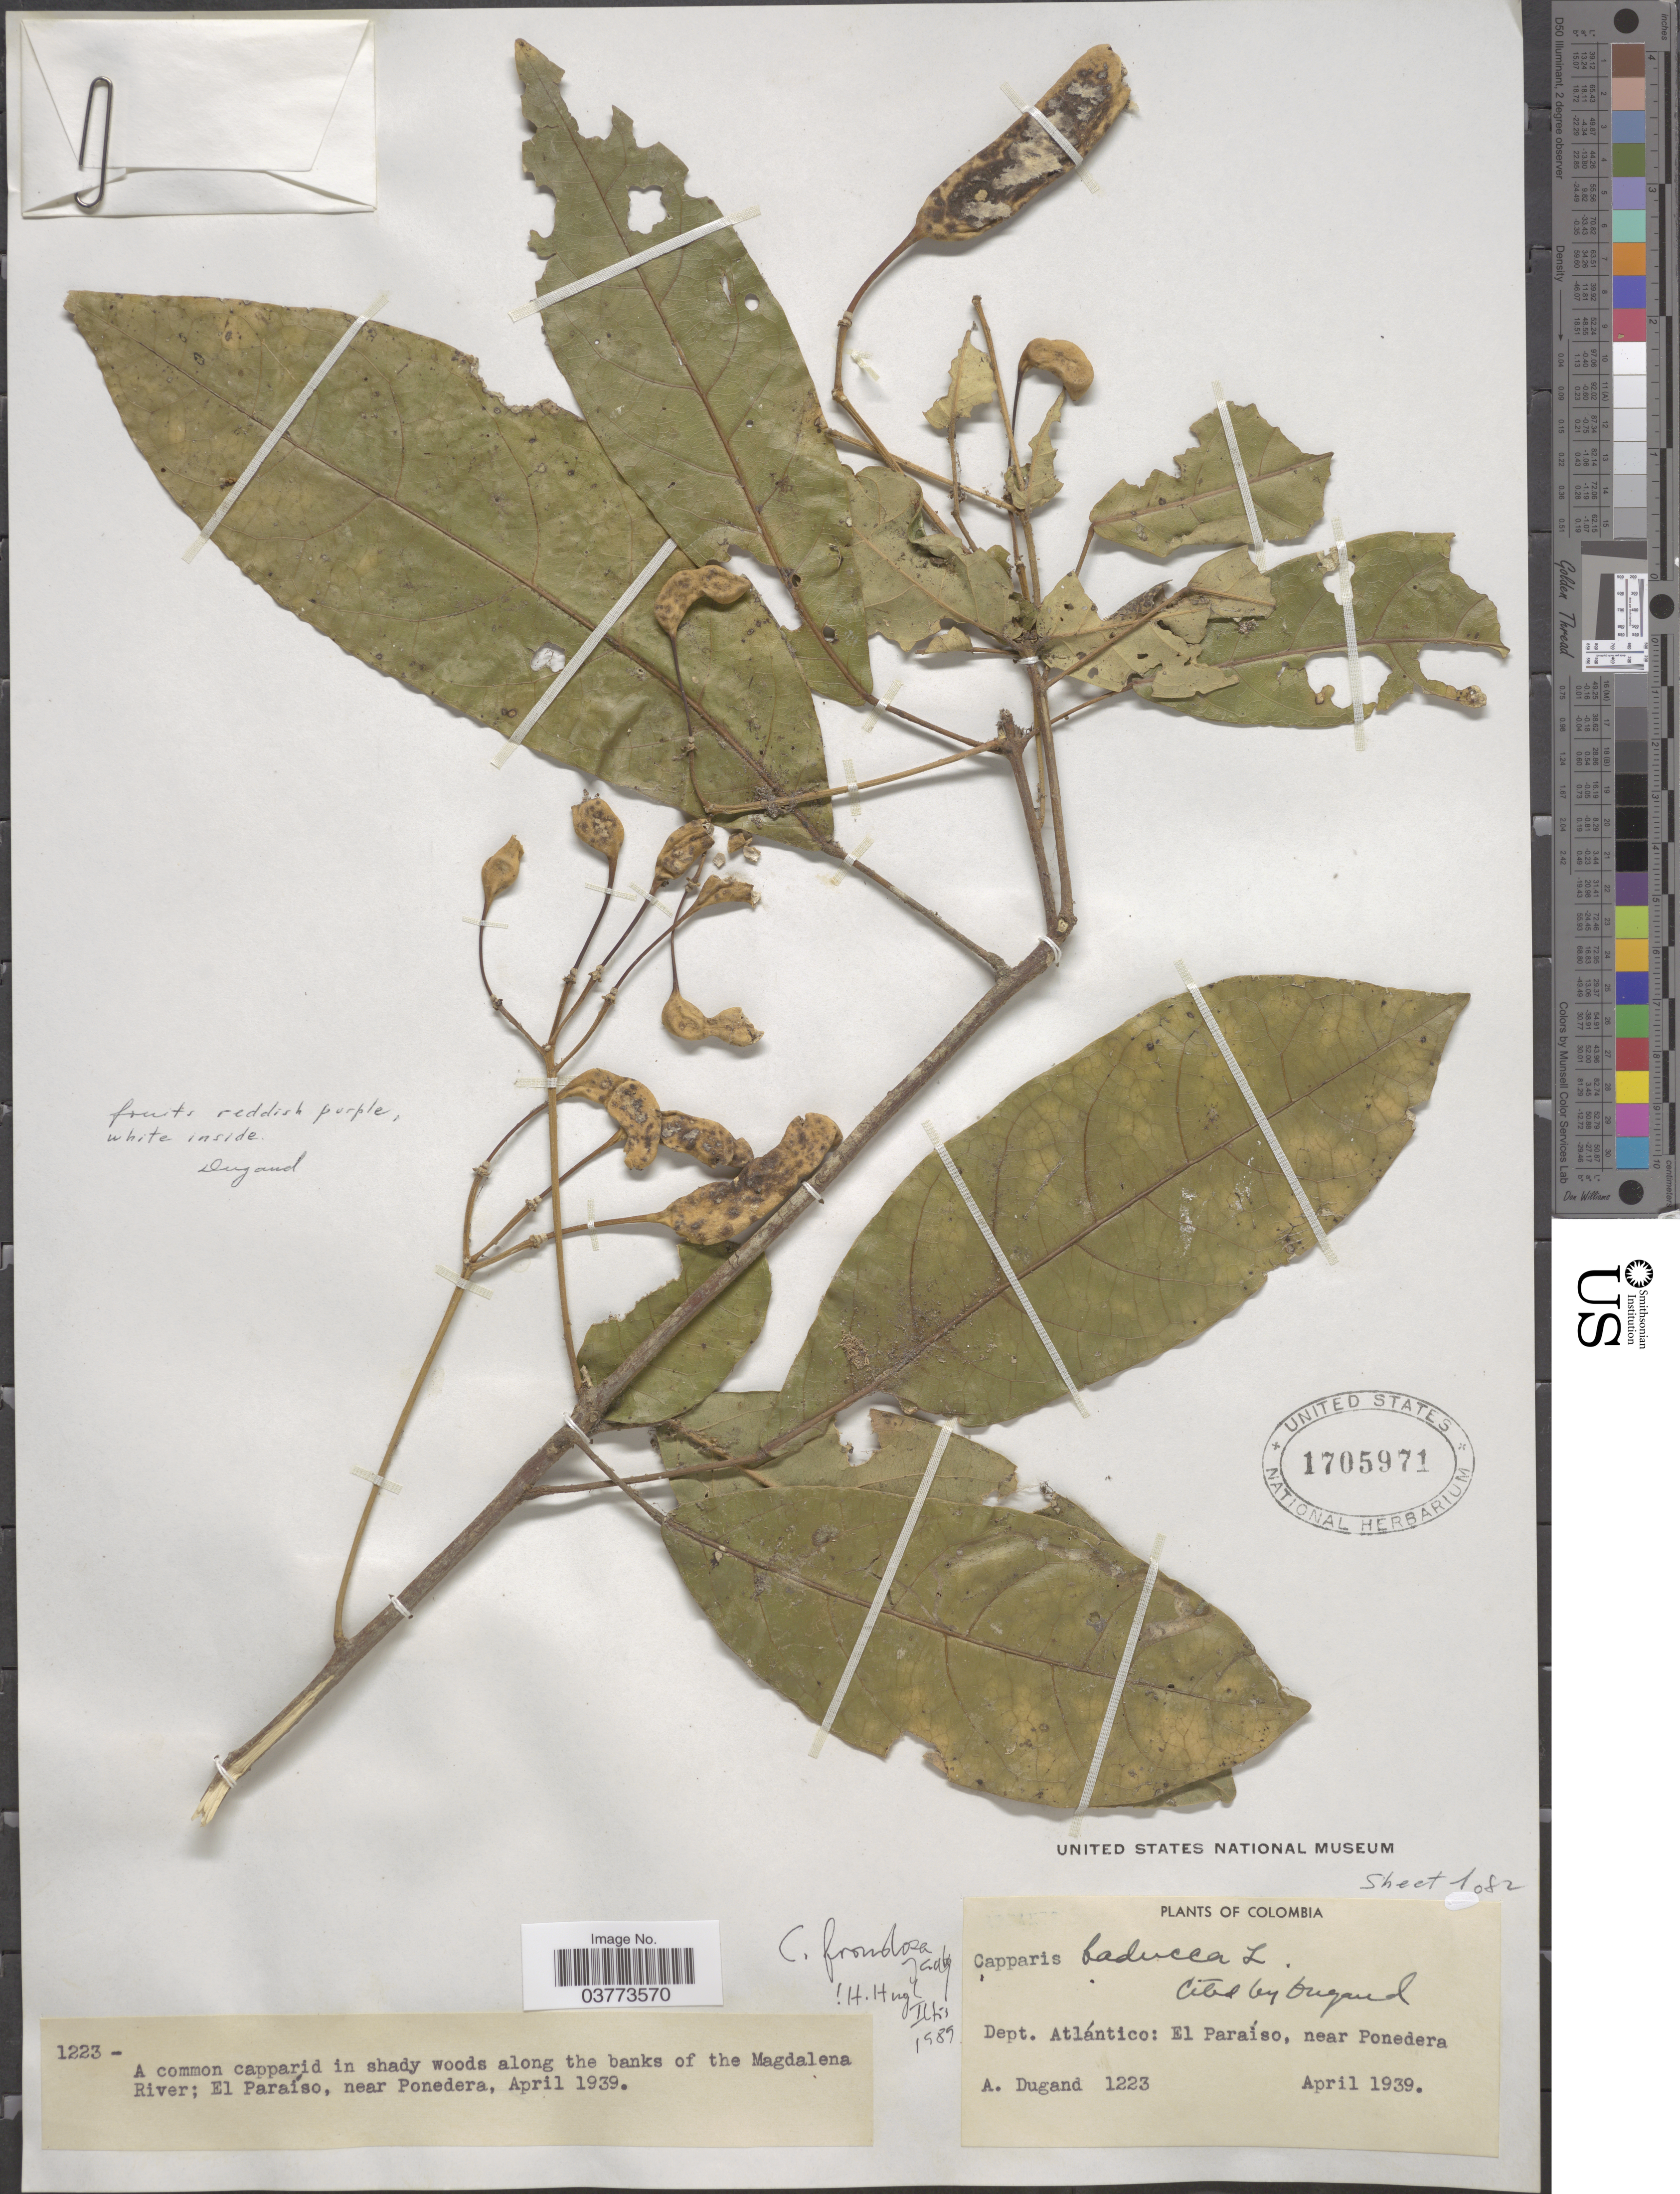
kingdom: Plantae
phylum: Tracheophyta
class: Magnoliopsida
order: Brassicales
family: Capparaceae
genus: Capparidastrum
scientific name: Capparidastrum frondosum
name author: (Jacq.) Cornejo & Iltis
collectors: A. Dugand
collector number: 1223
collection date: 1939-04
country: Colombia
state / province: Atlántico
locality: Dept. Atlántico: El Paraíso, near Ponedera. Along the banks of the Magdalena River.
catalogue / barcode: US 1705971